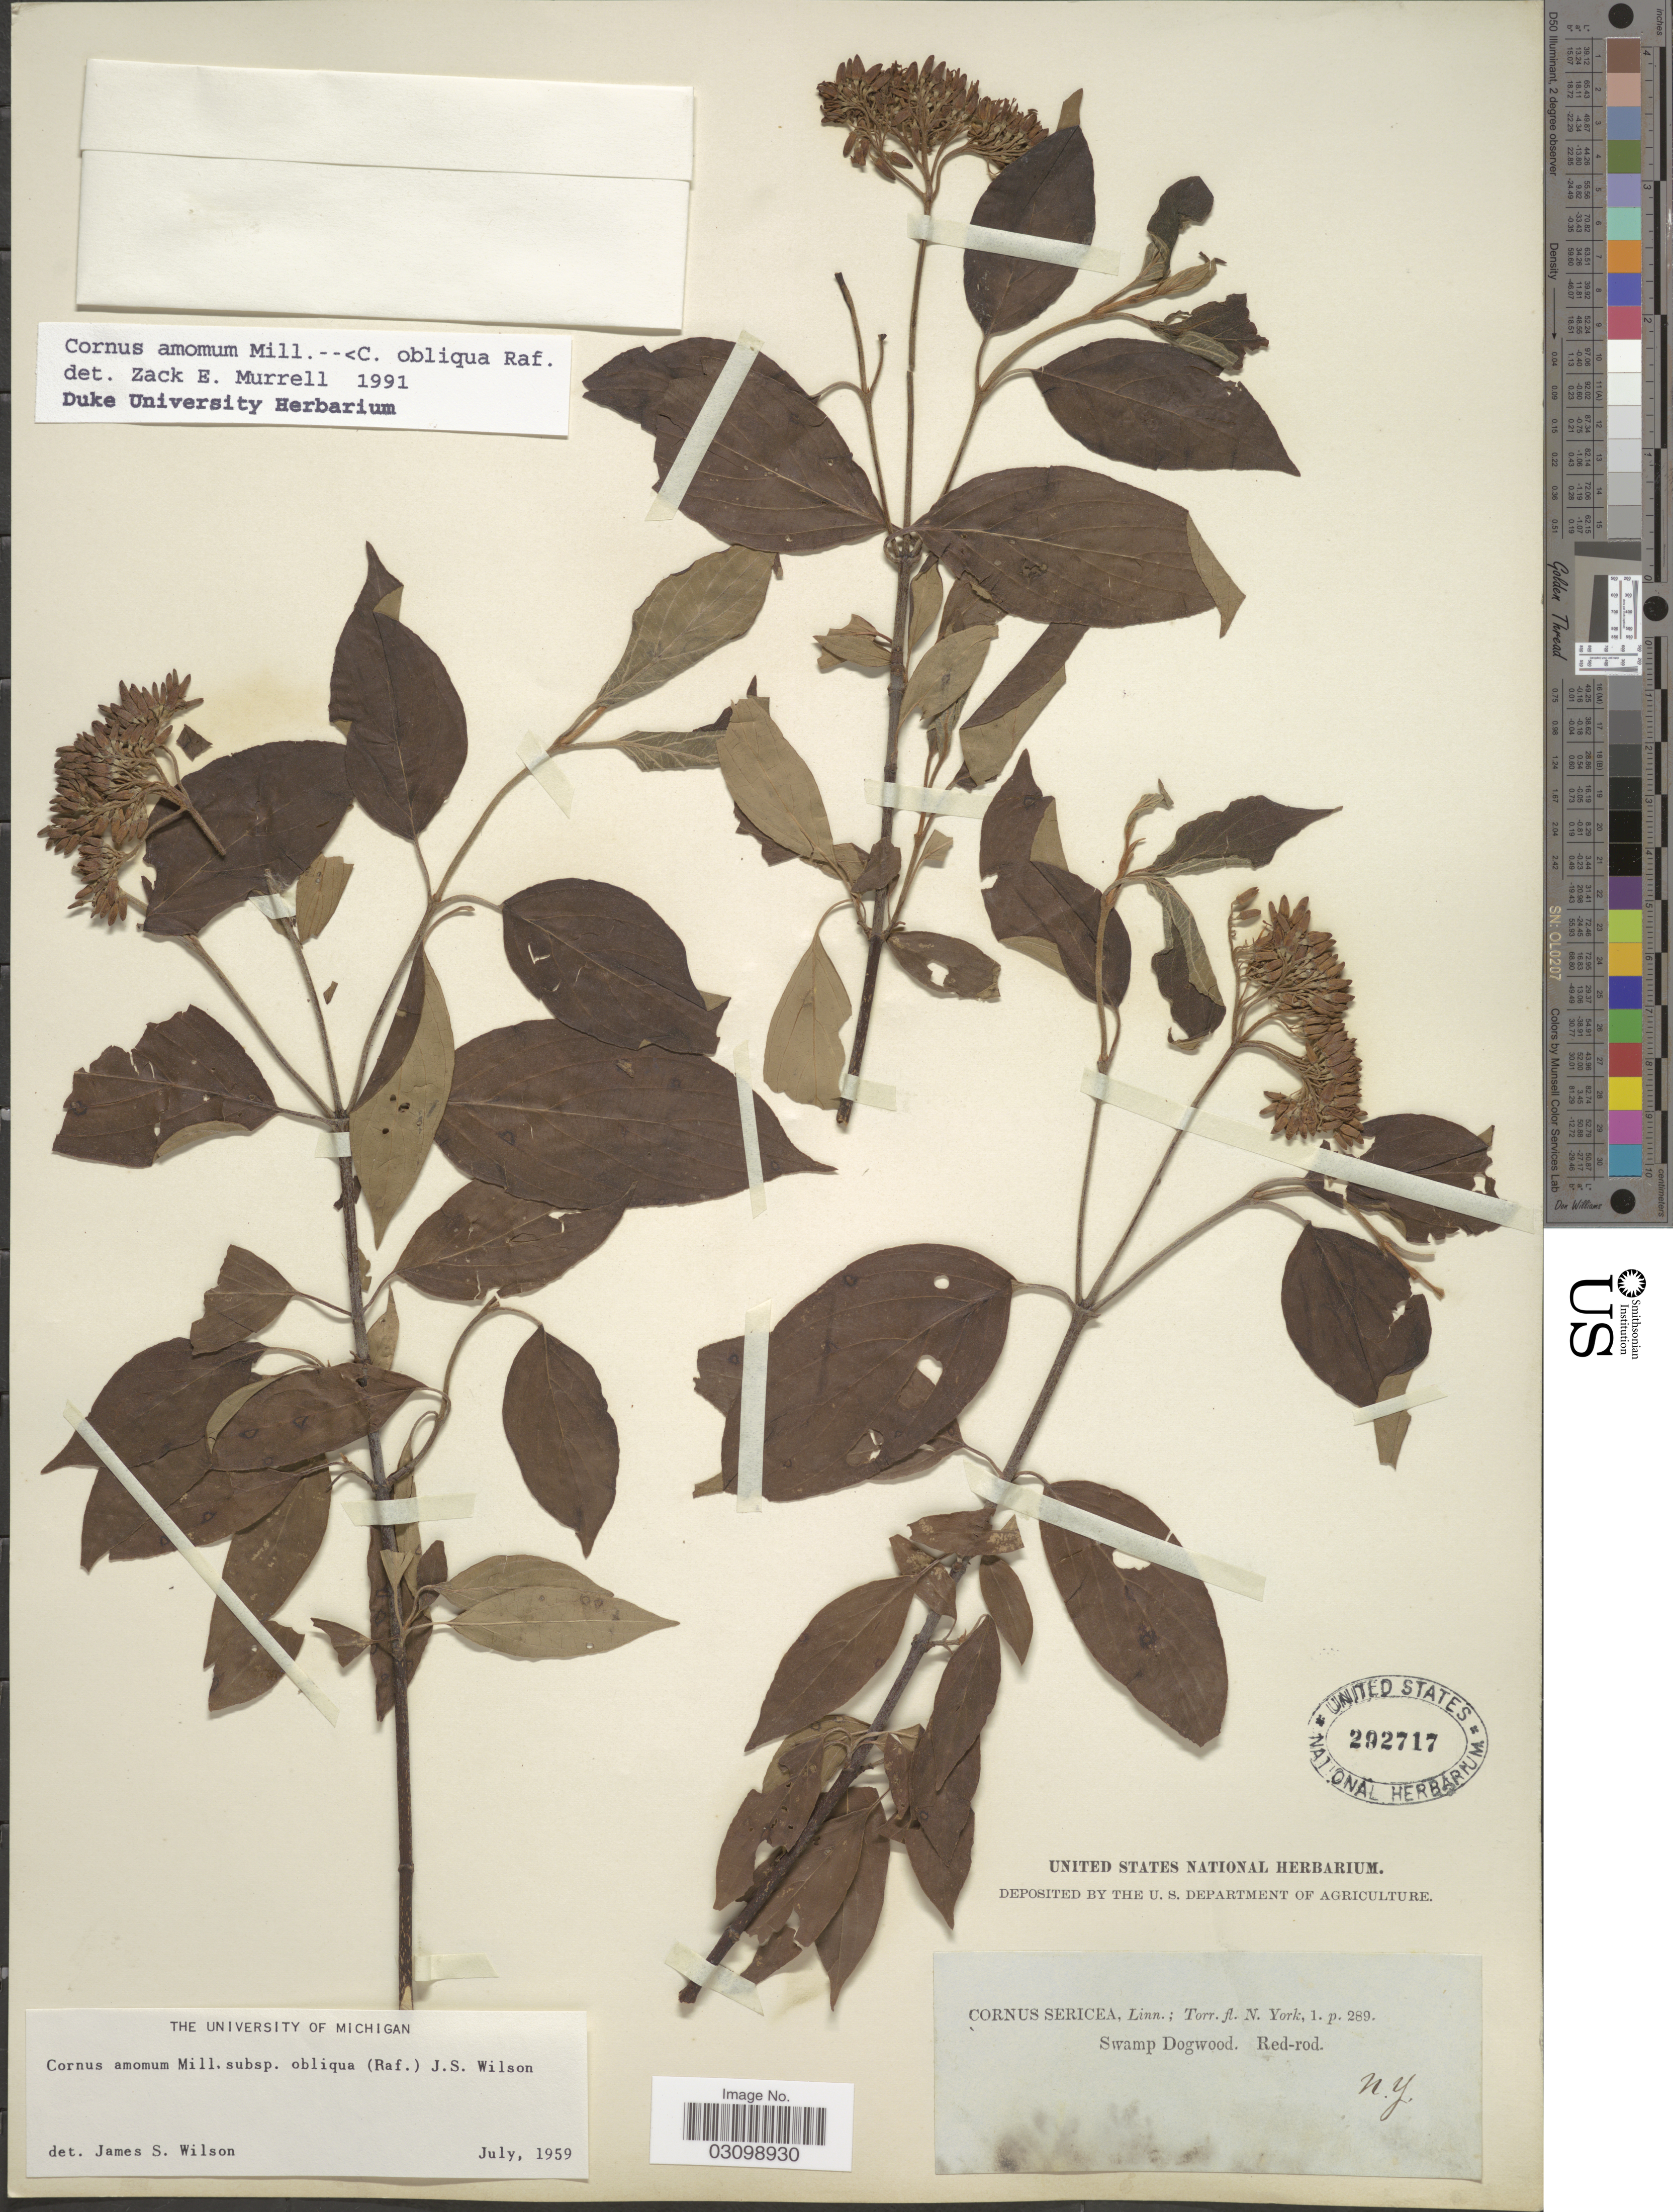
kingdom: Plantae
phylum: Tracheophyta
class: Magnoliopsida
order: Cornales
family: Cornaceae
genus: Cornus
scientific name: Cornus amomum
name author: Mill.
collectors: ex herb. United States National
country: United States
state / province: New York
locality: Swamp Dogwood.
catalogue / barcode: US 292717